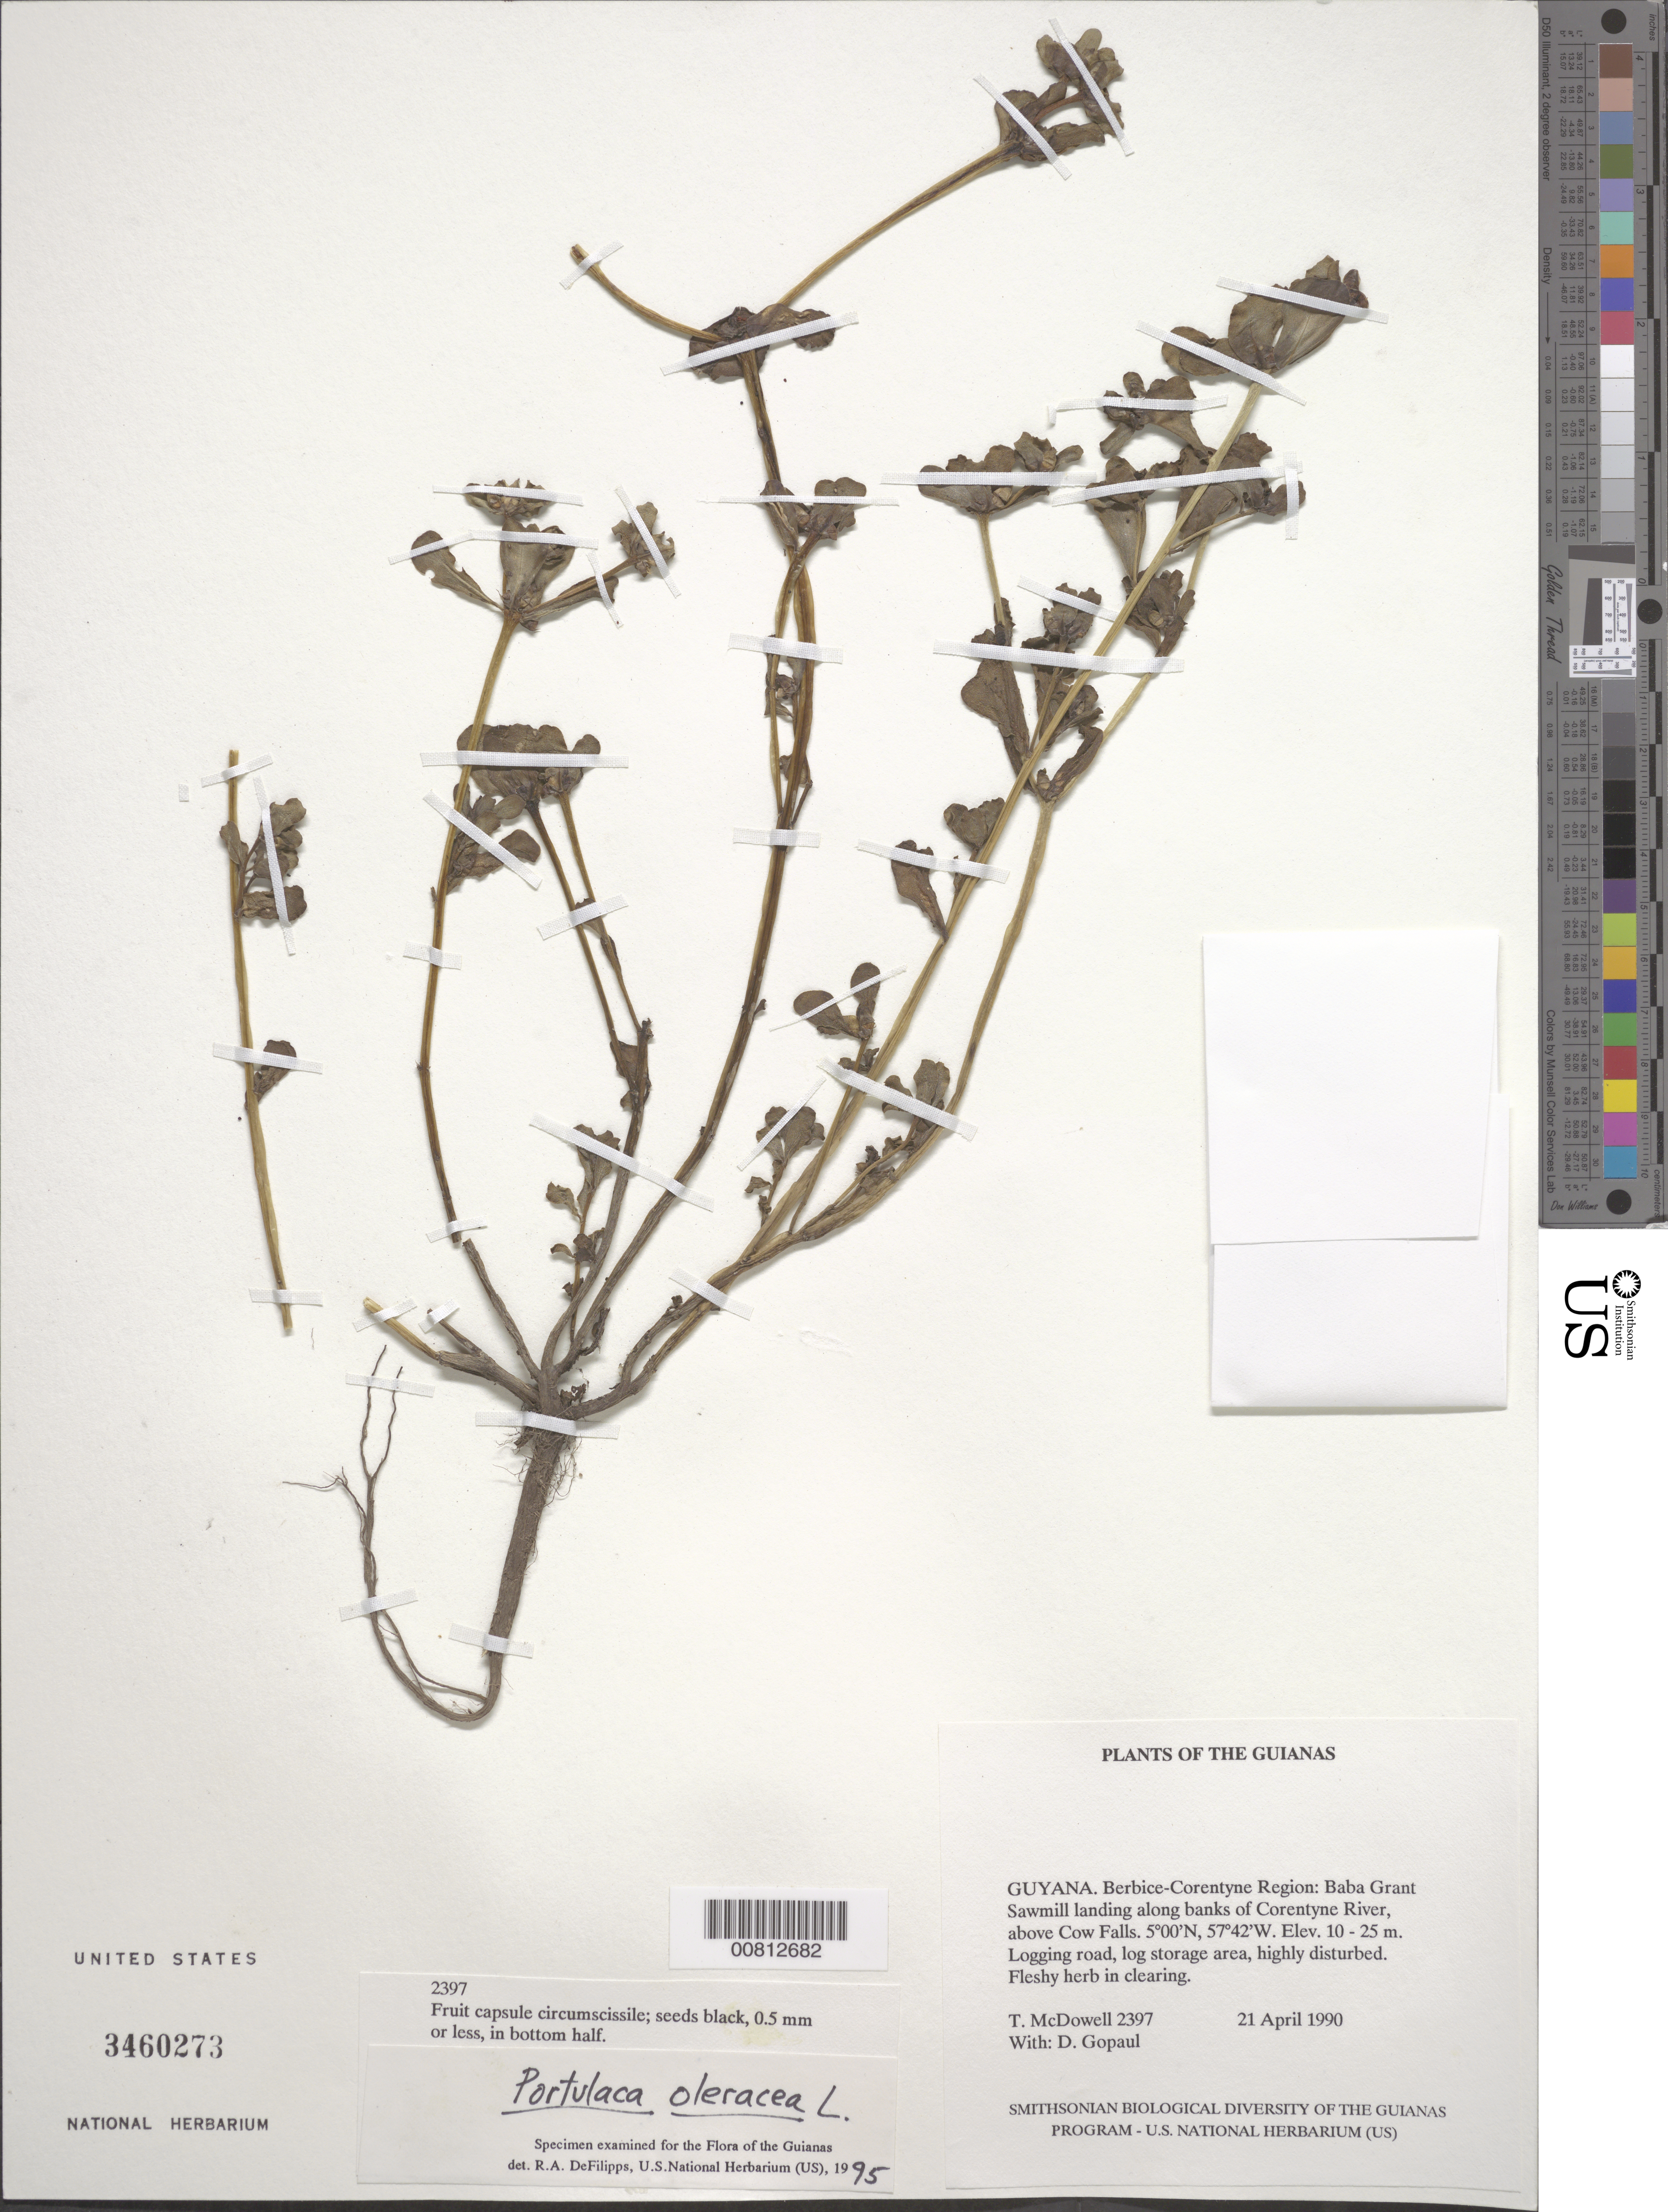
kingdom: Plantae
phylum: Tracheophyta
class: Magnoliopsida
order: Caryophyllales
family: Portulacaceae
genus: Portulaca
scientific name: Portulaca oleracea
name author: L.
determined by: DeFilipps, R. A.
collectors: T. McDowell & D. Gopaul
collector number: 2397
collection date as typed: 21 April 1990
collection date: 1990-04-21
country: Guyana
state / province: E. Berbice-Corentyne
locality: Baba Grant Sawmill landing along banks of Corentyne River, above Cow Falls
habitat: Logging road, log storage area, highly disturbed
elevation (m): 10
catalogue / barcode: US 3460273